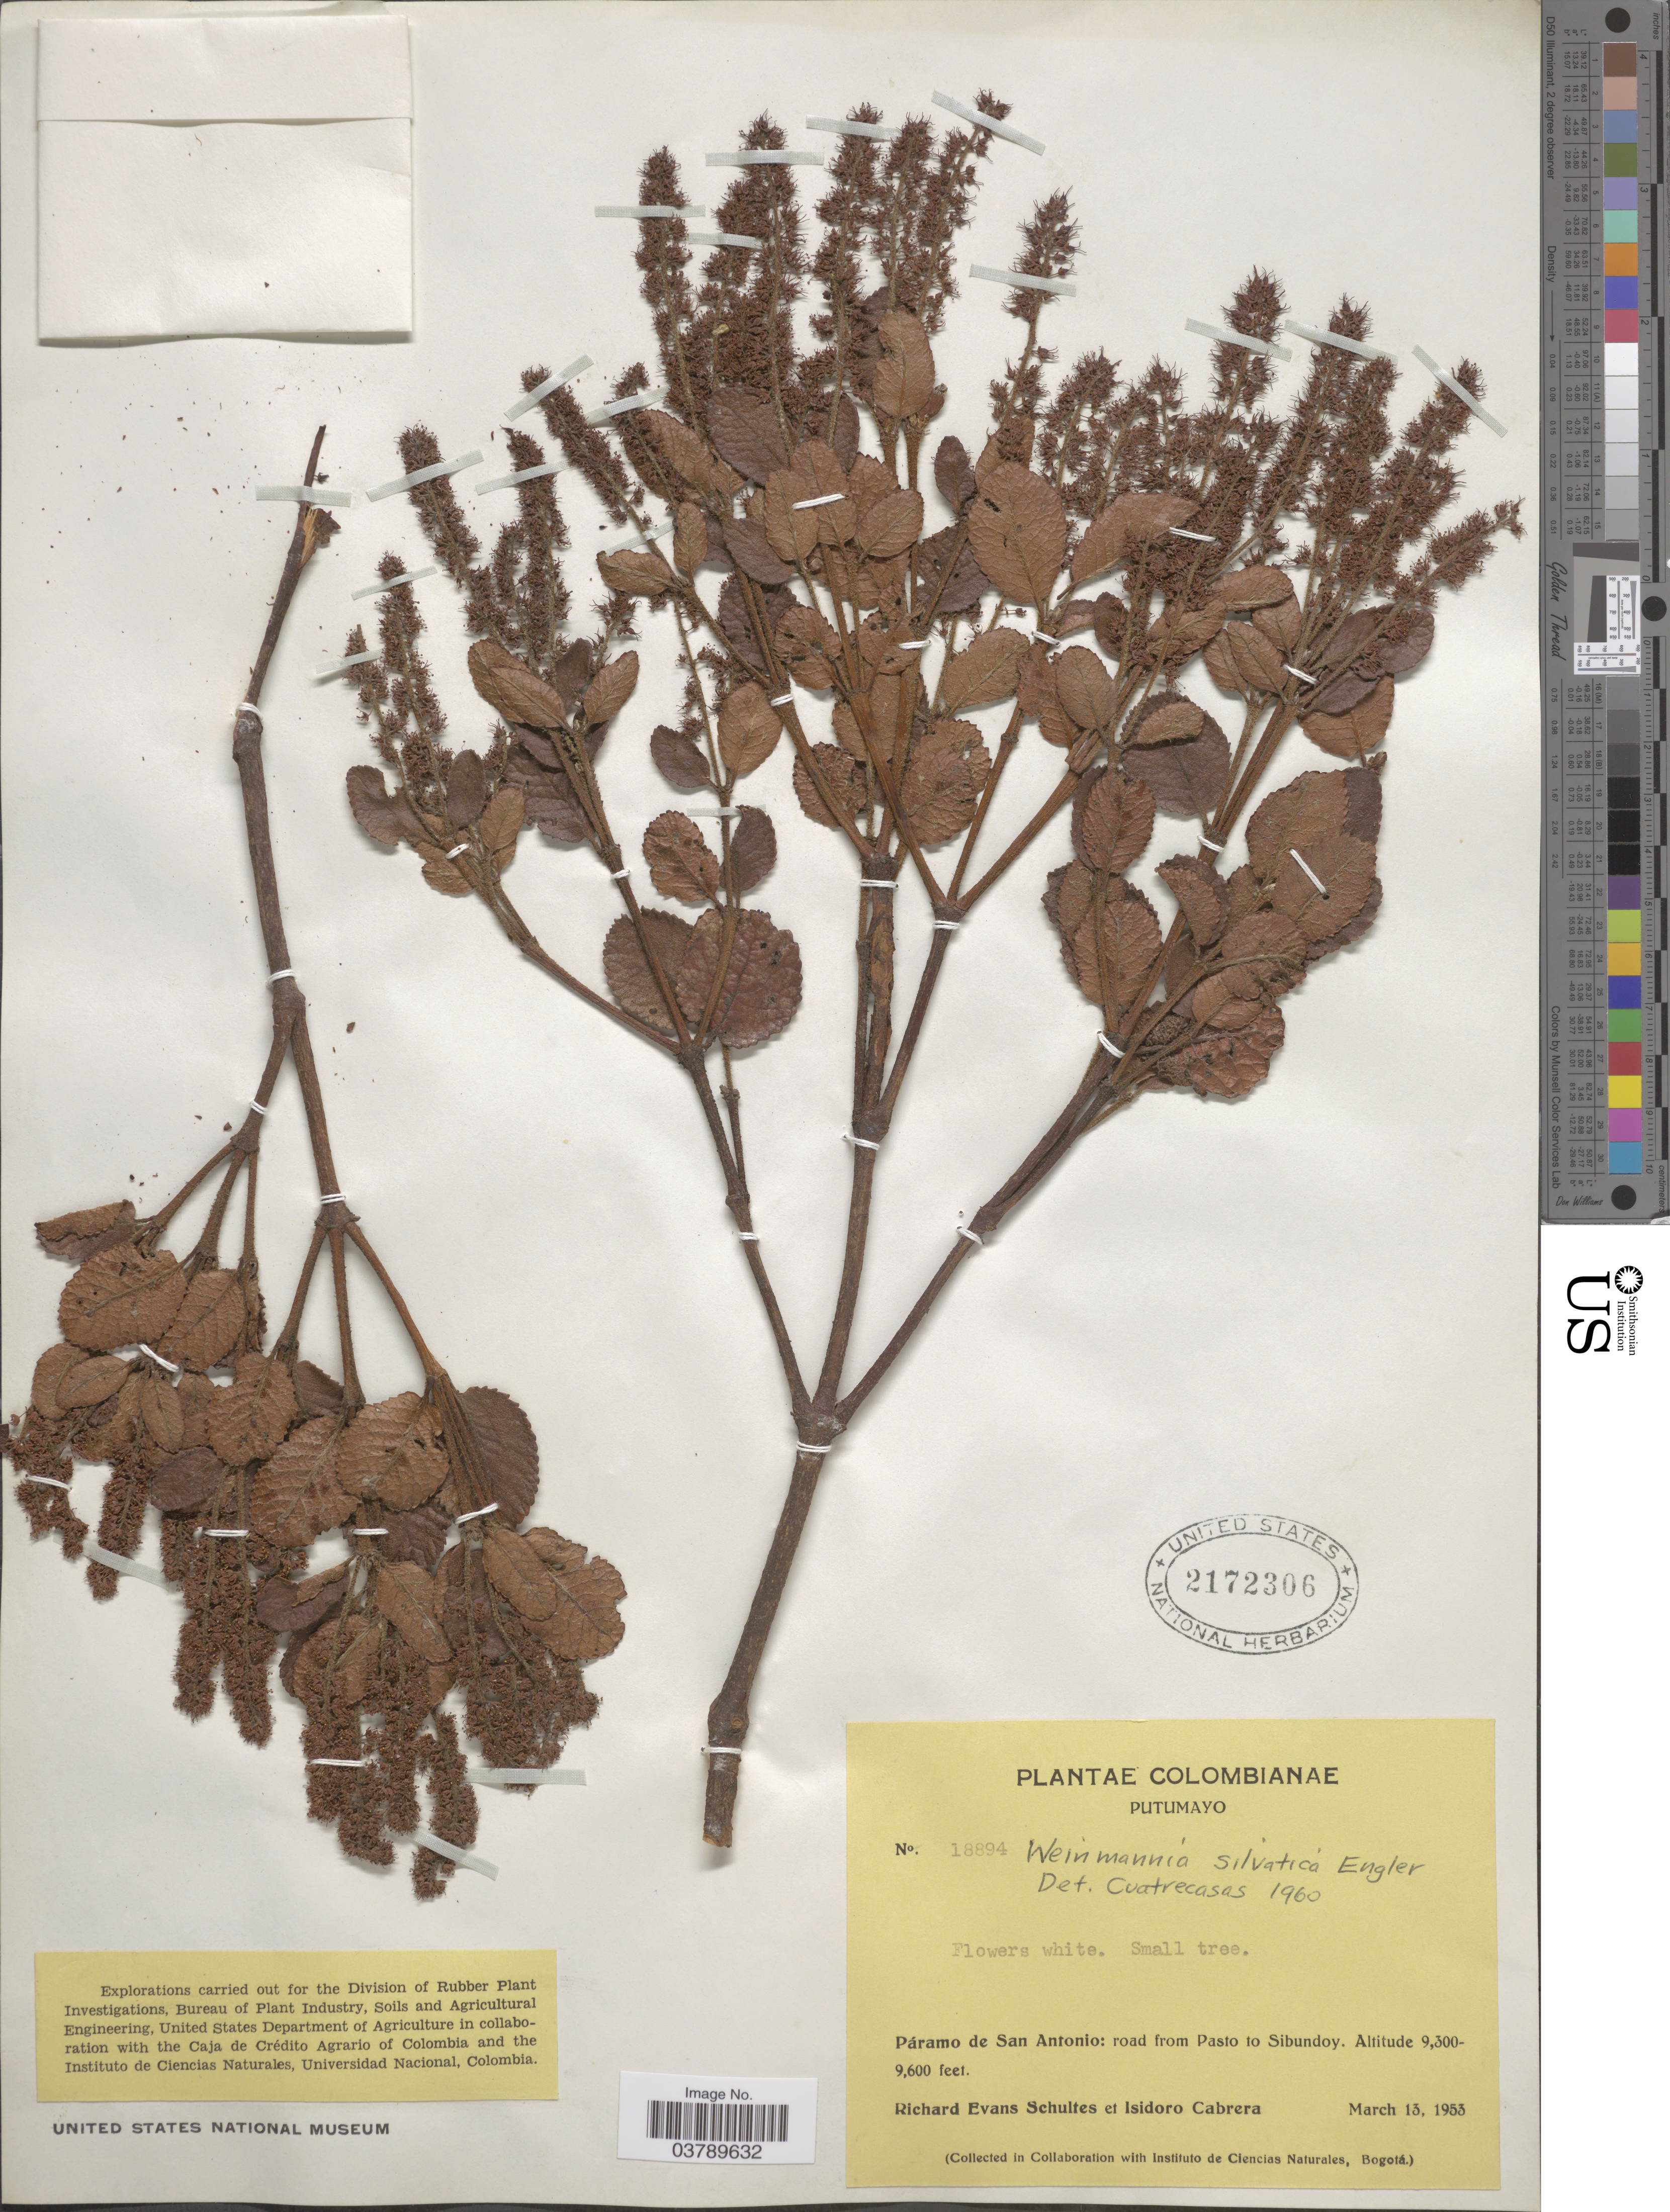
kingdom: Plantae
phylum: Tracheophyta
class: Magnoliopsida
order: Oxalidales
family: Cunoniaceae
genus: Weinmannia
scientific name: Weinmannia rollottii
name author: Killip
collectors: R. E. Schultes & I. Cabrera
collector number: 18894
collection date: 1953-03-13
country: Colombia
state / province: Putumayo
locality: Páramo de San Antonio: road from Pasto to Sibundoy.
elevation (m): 2835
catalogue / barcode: US 2172306